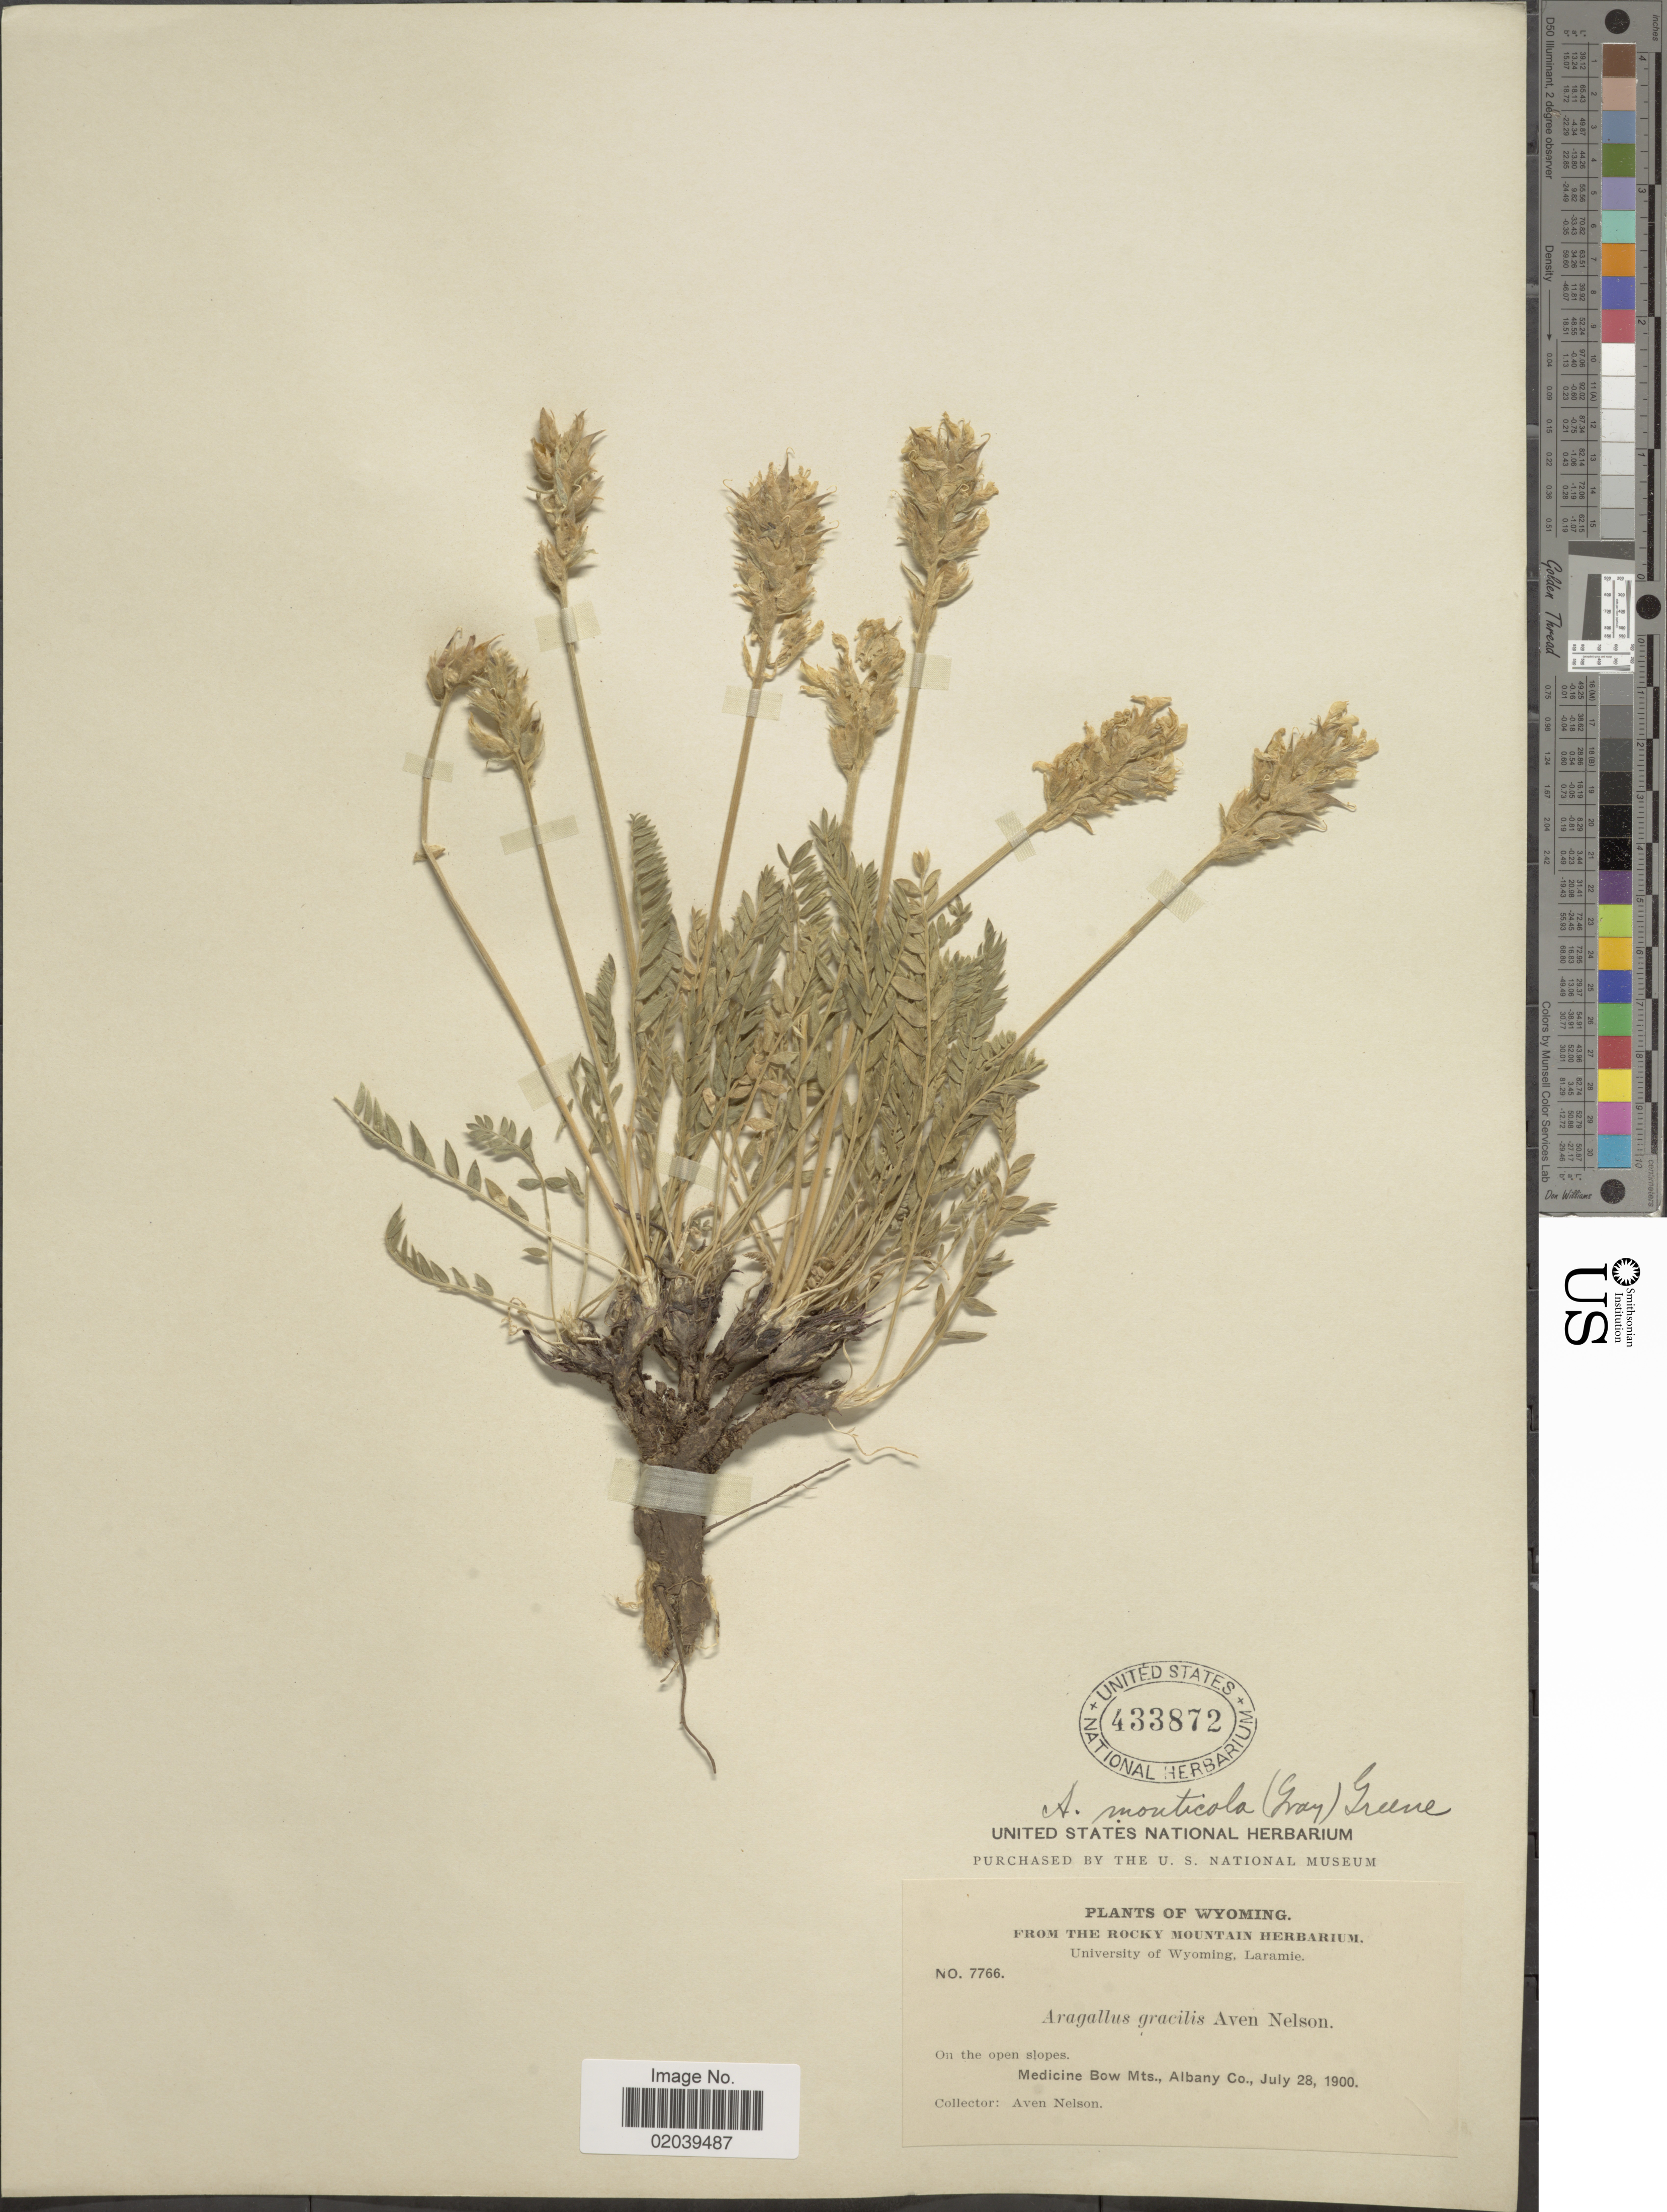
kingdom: Plantae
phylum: Tracheophyta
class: Magnoliopsida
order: Fabales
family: Fabaceae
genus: Oxytropis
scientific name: Oxytropis campestris var. gracilis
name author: (A. Nelson) Barneby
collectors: A. Nelson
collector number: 7766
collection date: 1900-07-28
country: United States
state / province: Wyoming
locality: Medicine Bows Mts., Albany Co.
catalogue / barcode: US 433872